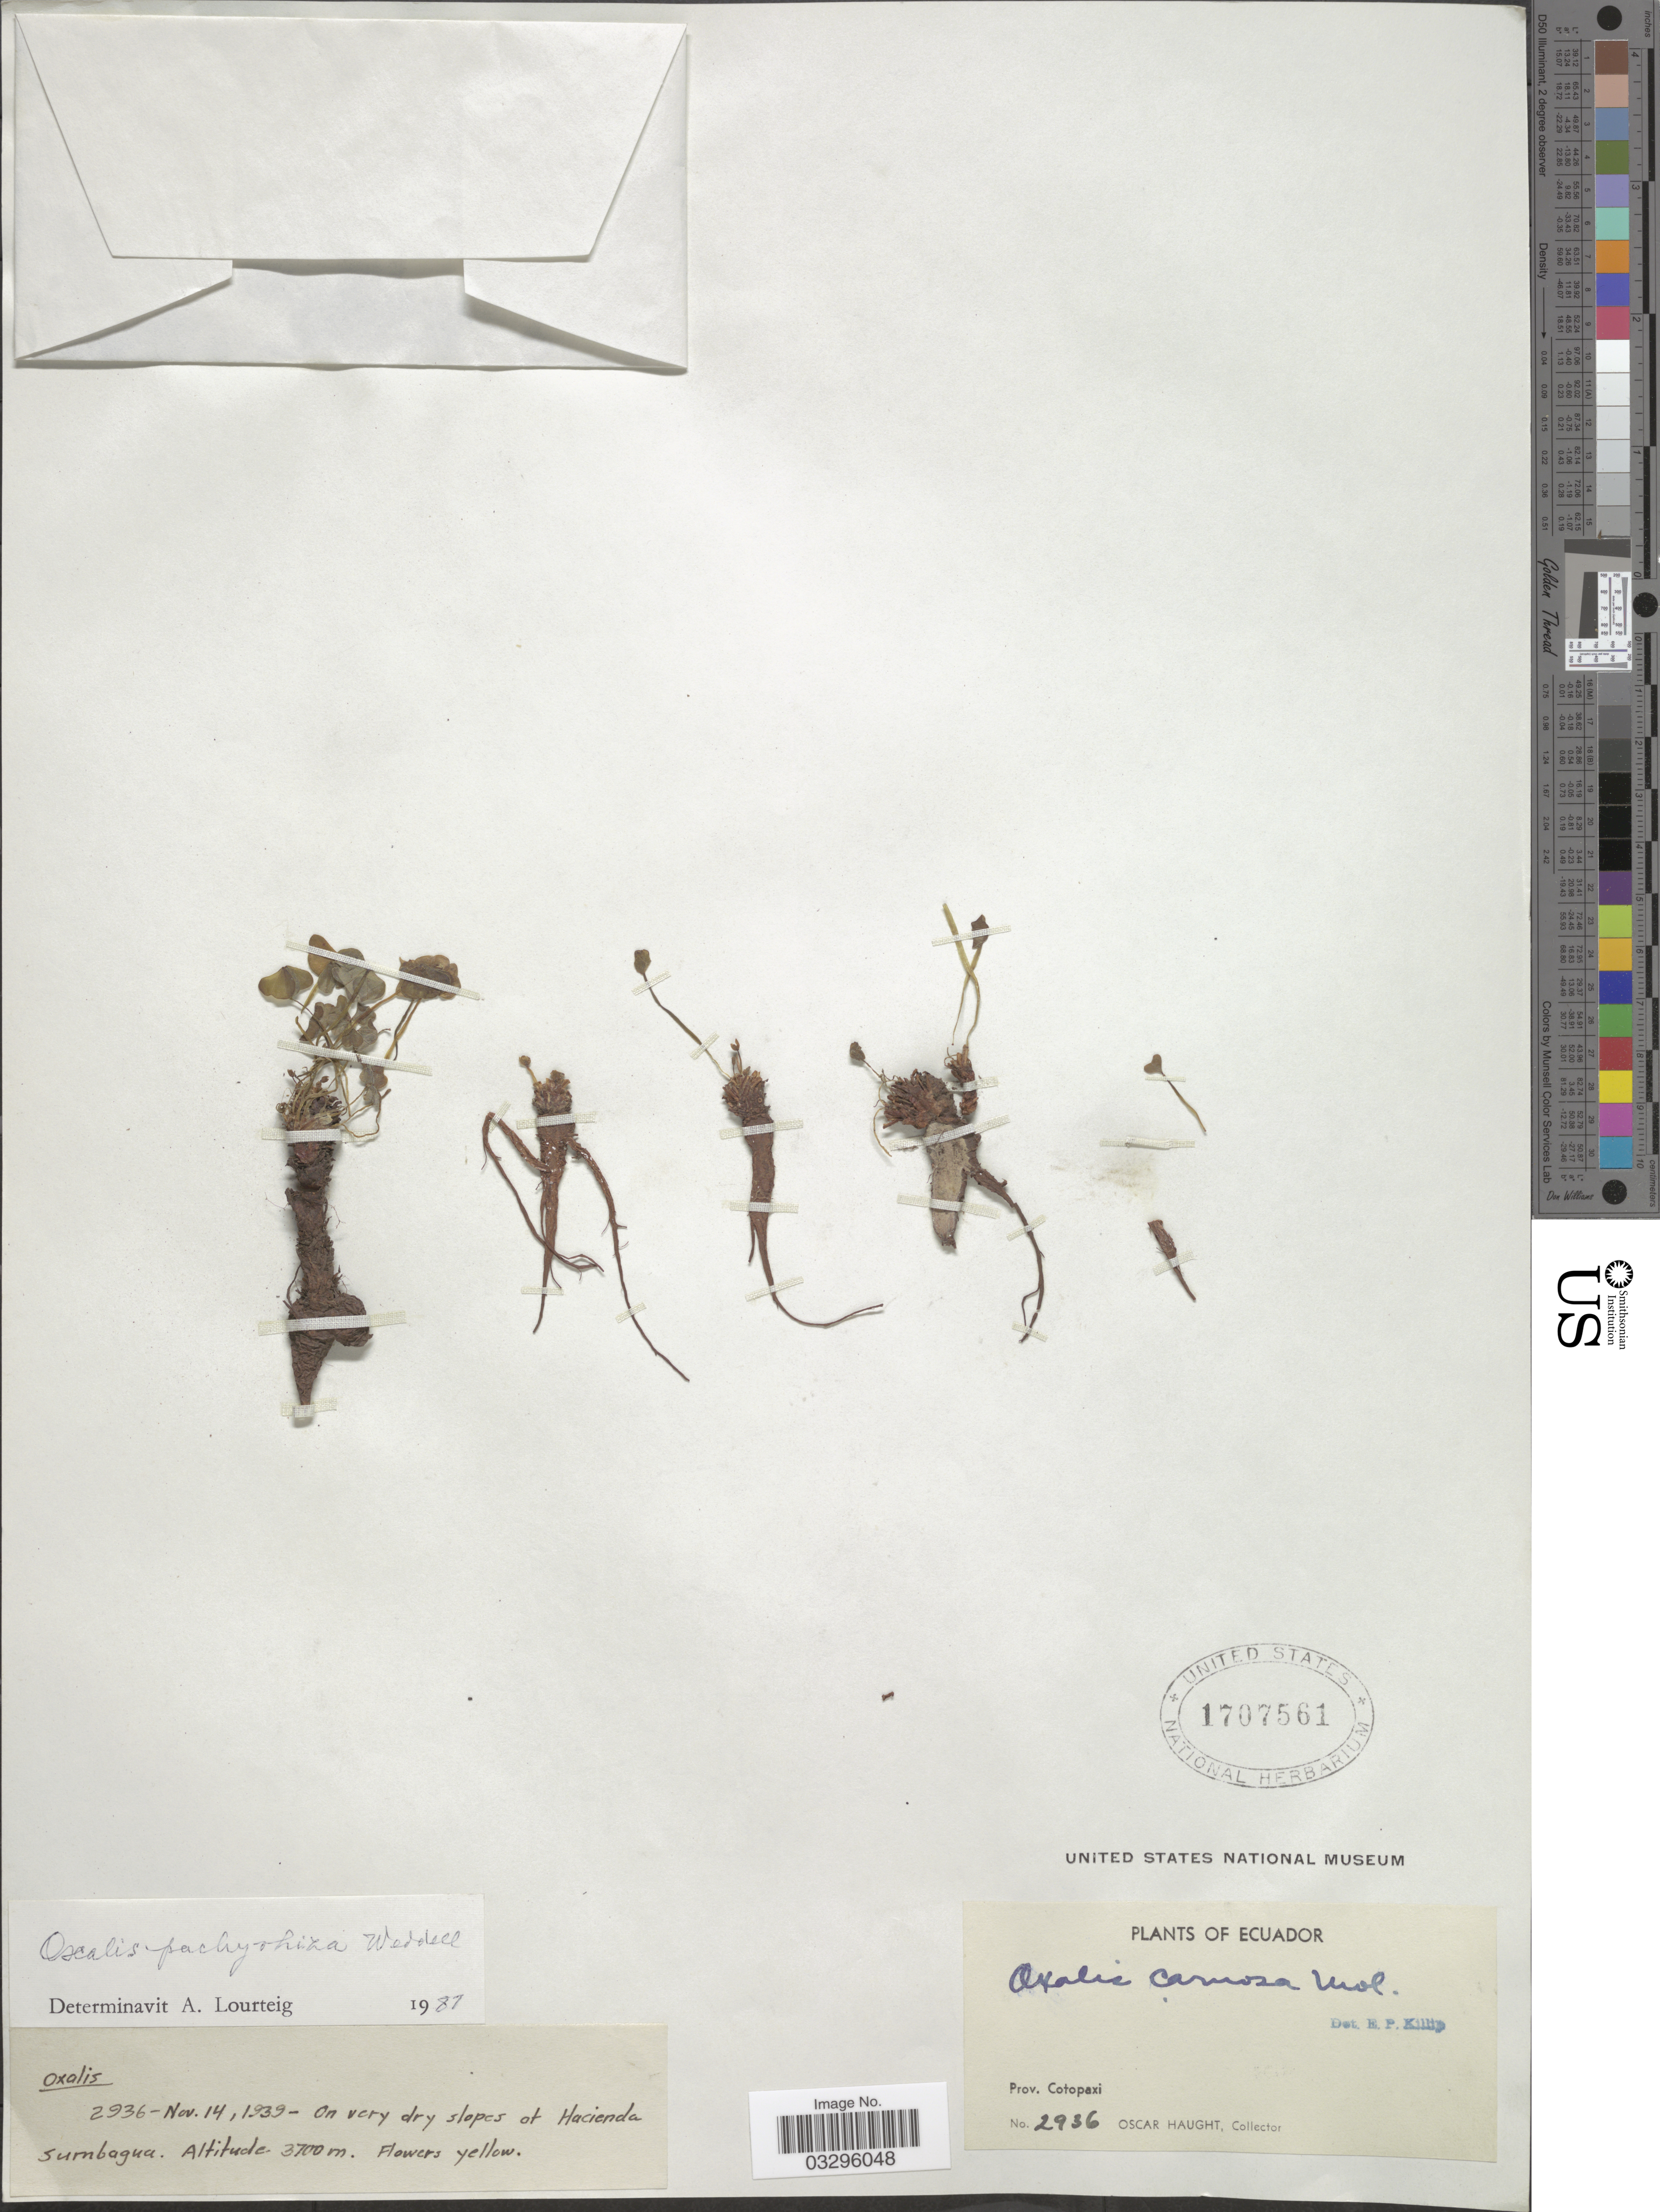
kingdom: Plantae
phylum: Tracheophyta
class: Magnoliopsida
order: Oxalidales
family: Oxalidaceae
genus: Oxalis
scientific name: Oxalis pachyrrhiza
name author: Wedd.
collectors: O. Haught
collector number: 2936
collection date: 1939-11-14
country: Ecuador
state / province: Cotopaxi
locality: Slopes at Hacienda Sumbagua.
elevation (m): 3700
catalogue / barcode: US 1707561